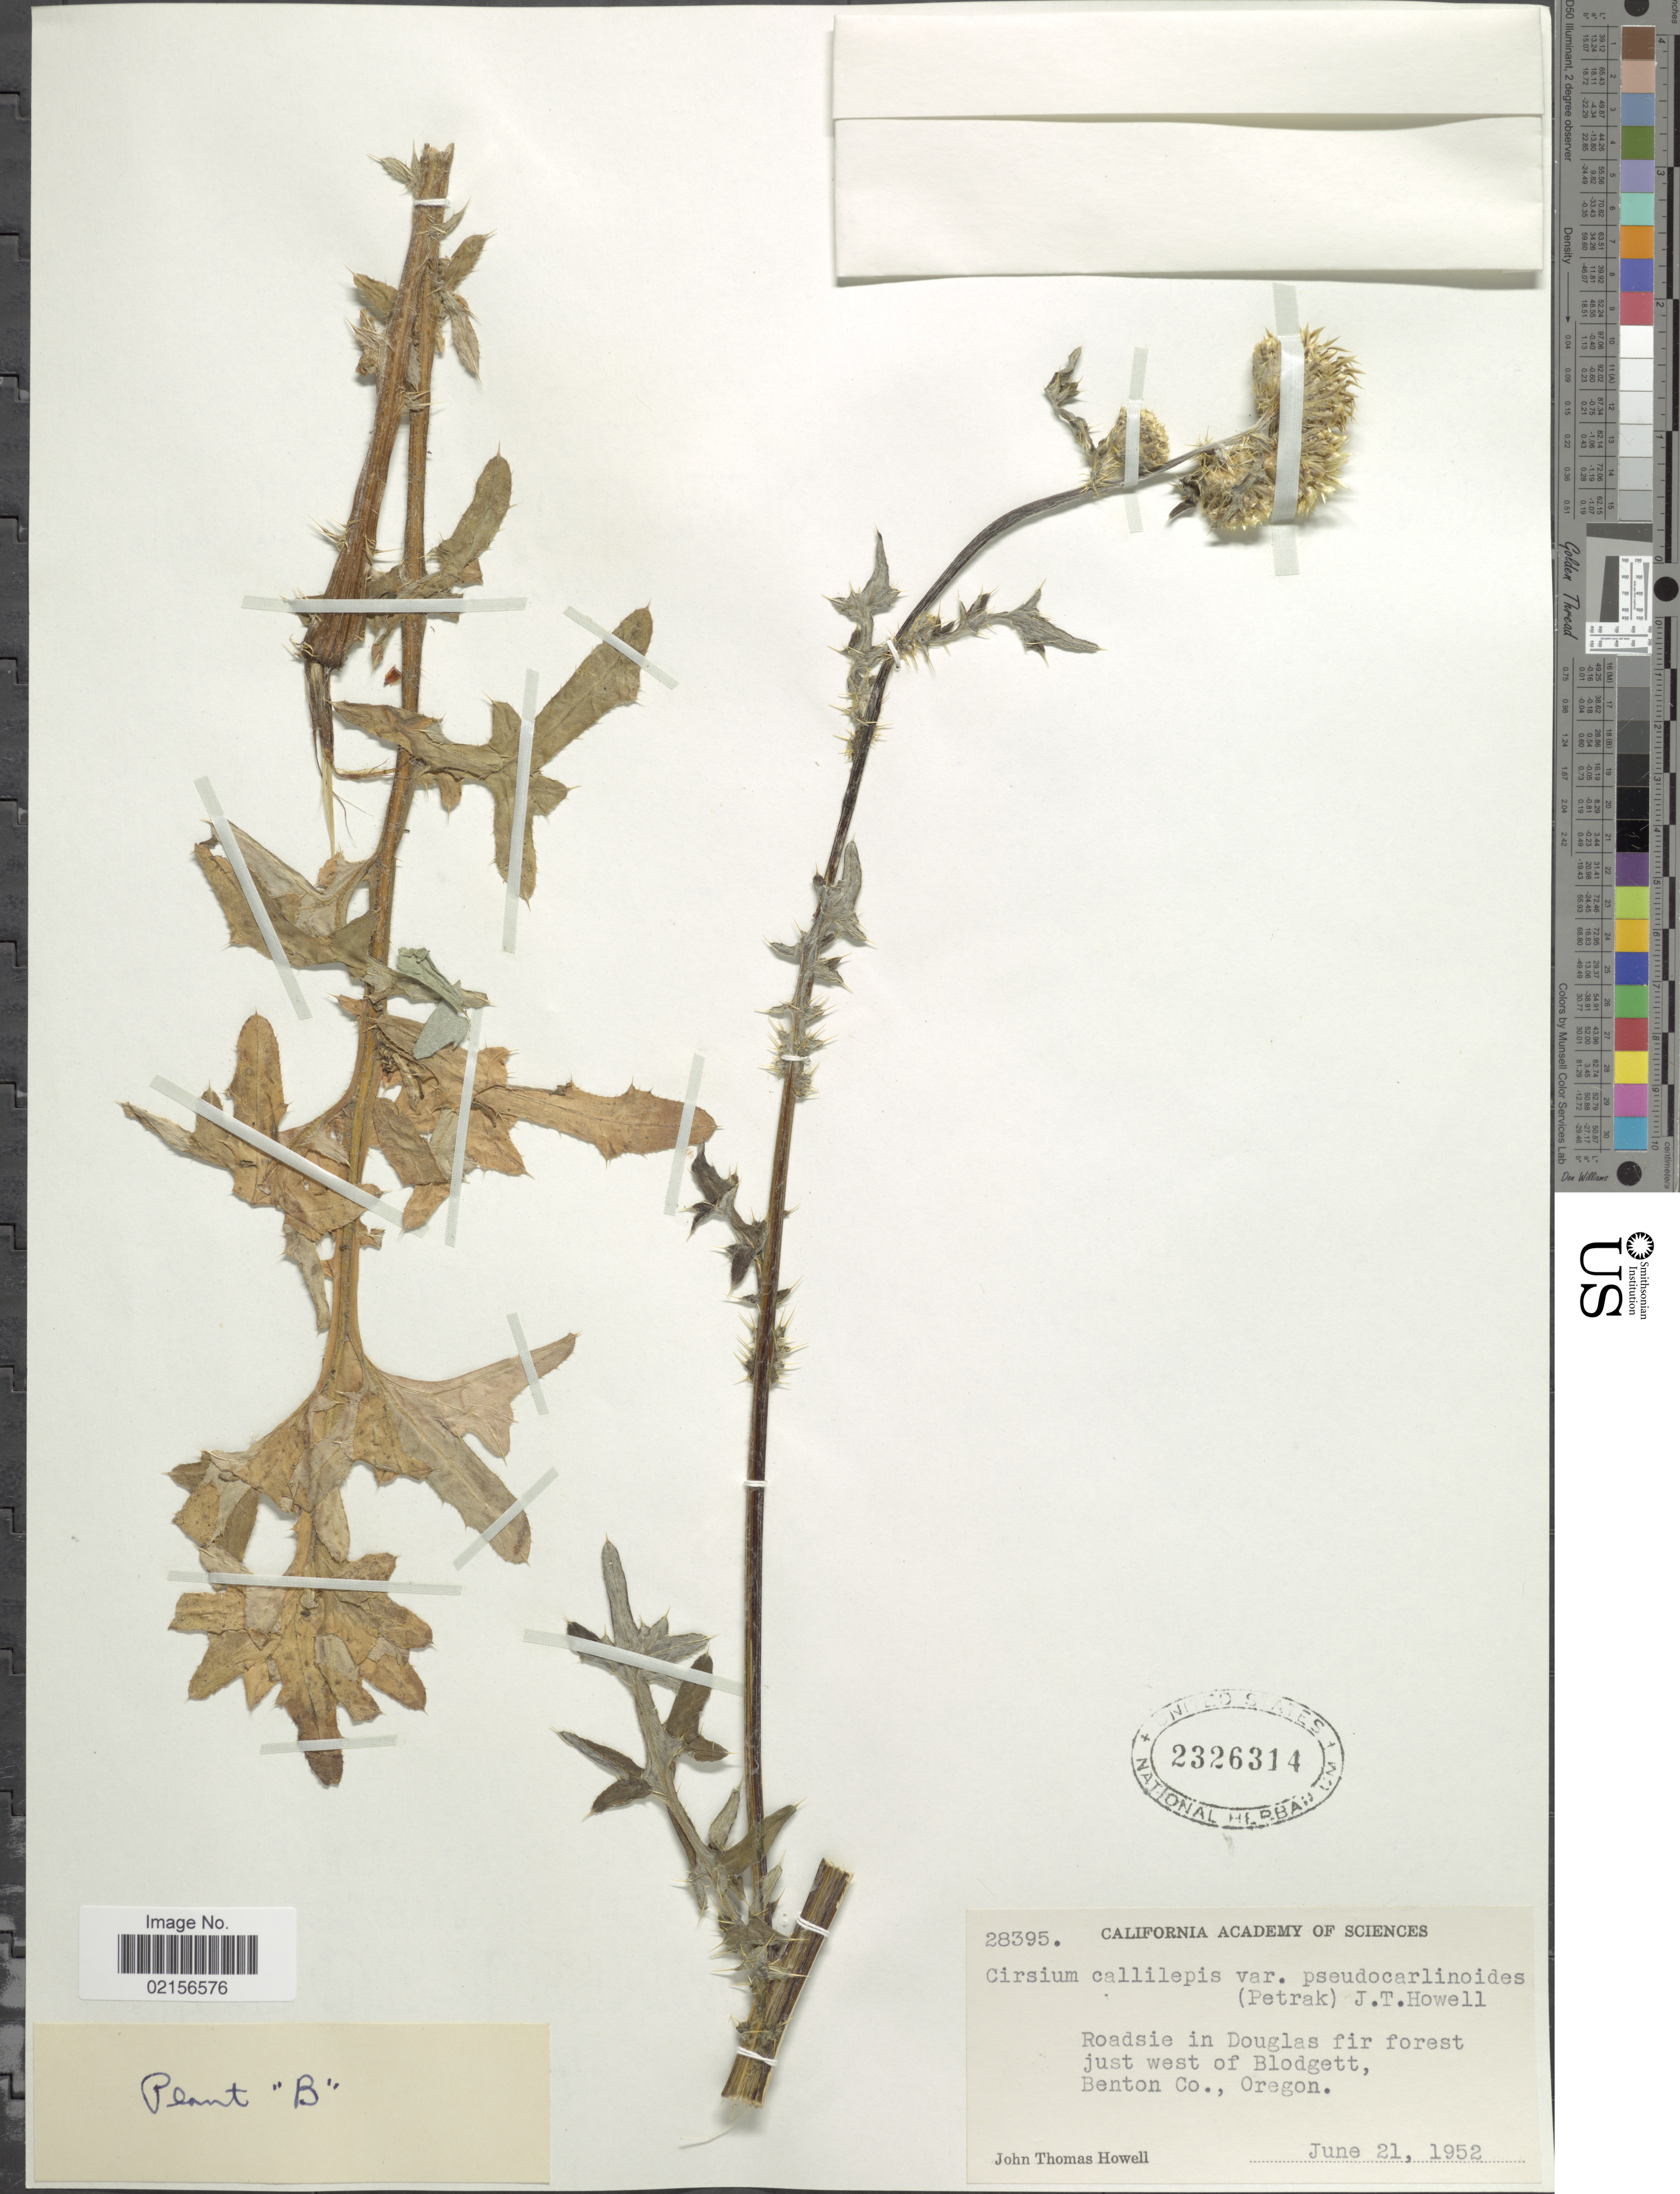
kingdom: Plantae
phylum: Tracheophyta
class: Magnoliopsida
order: Asterales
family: Asteraceae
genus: Cirsium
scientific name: Cirsium remotifolium var. odontolepis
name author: Petr.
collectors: J. T. Howell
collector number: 28395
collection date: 1952-06-21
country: United States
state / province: Oregon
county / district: Benton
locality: Roadsie in Douglas fir forest just west of Blodgett, Benton Co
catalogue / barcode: US 2326314